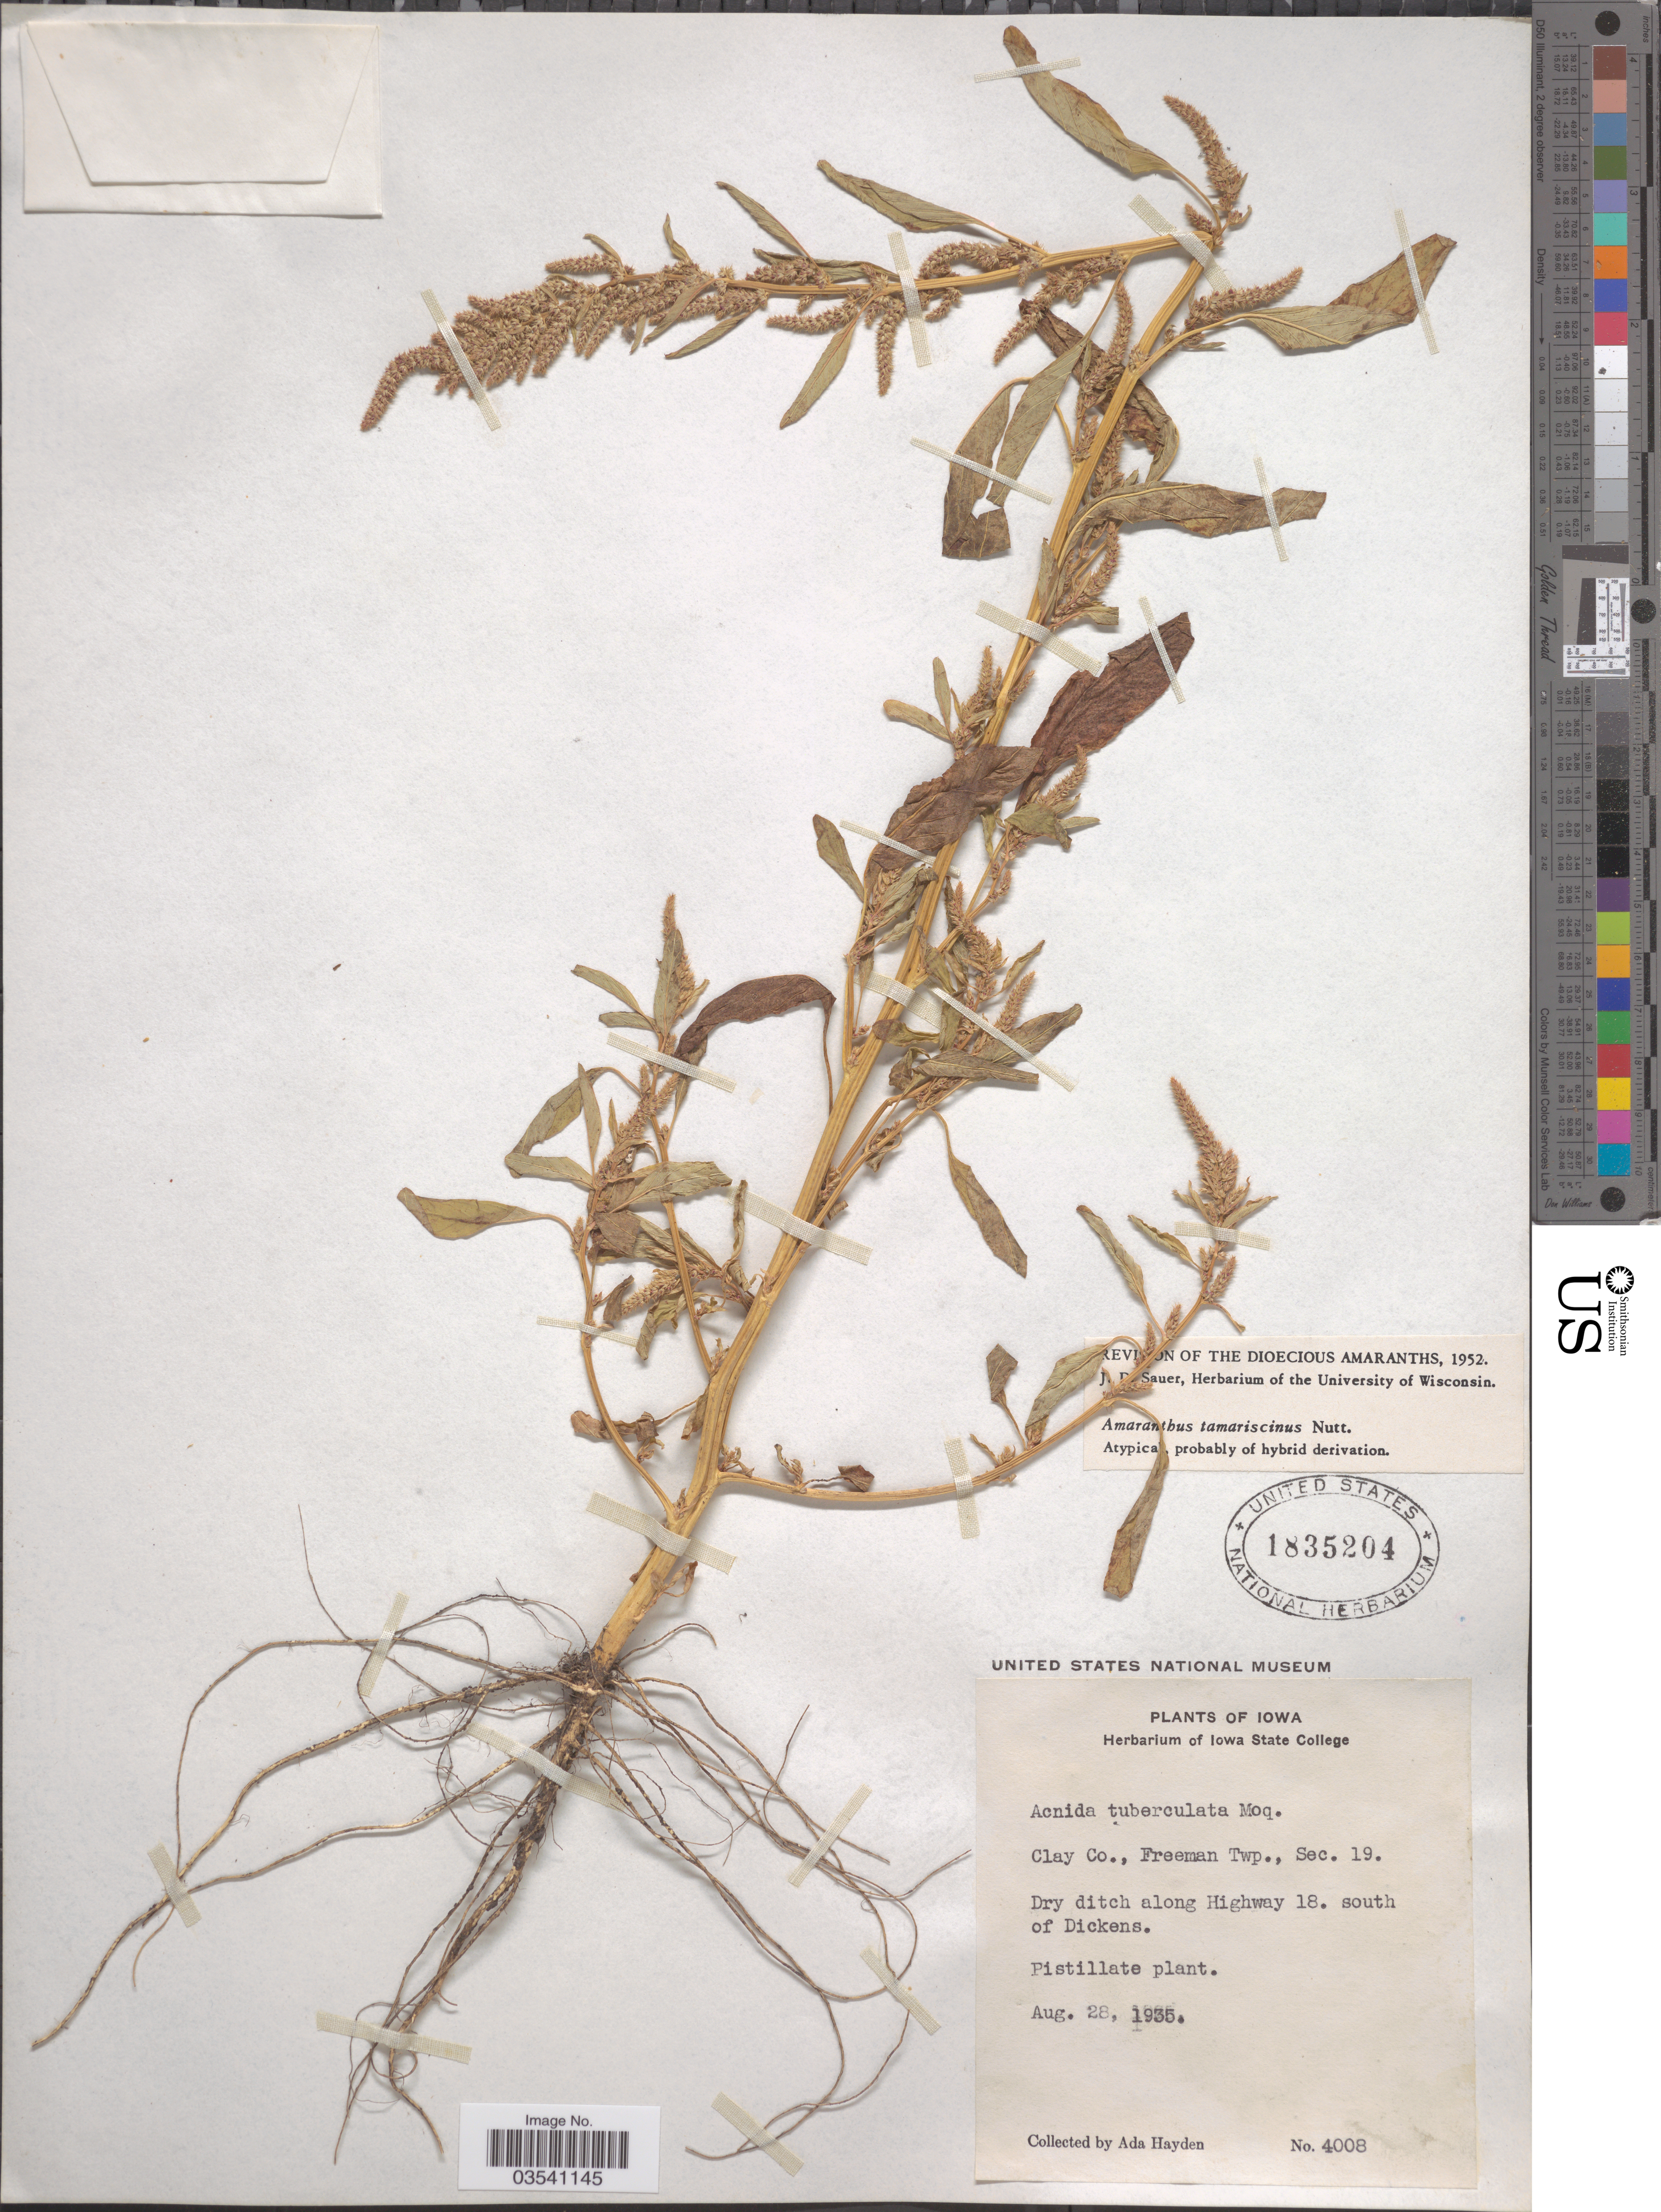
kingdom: Plantae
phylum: Tracheophyta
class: Magnoliopsida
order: Caryophyllales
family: Amaranthaceae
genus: Amaranthus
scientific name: Amaranthus tamariscinus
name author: Nutt.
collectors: Ada Hayden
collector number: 4008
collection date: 1935-08-28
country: United States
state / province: Iowa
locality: Clay Co., Freeman Twp., Sec. 19. Dry ditch along Highway 18. south of Dickens.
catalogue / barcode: US 1835204